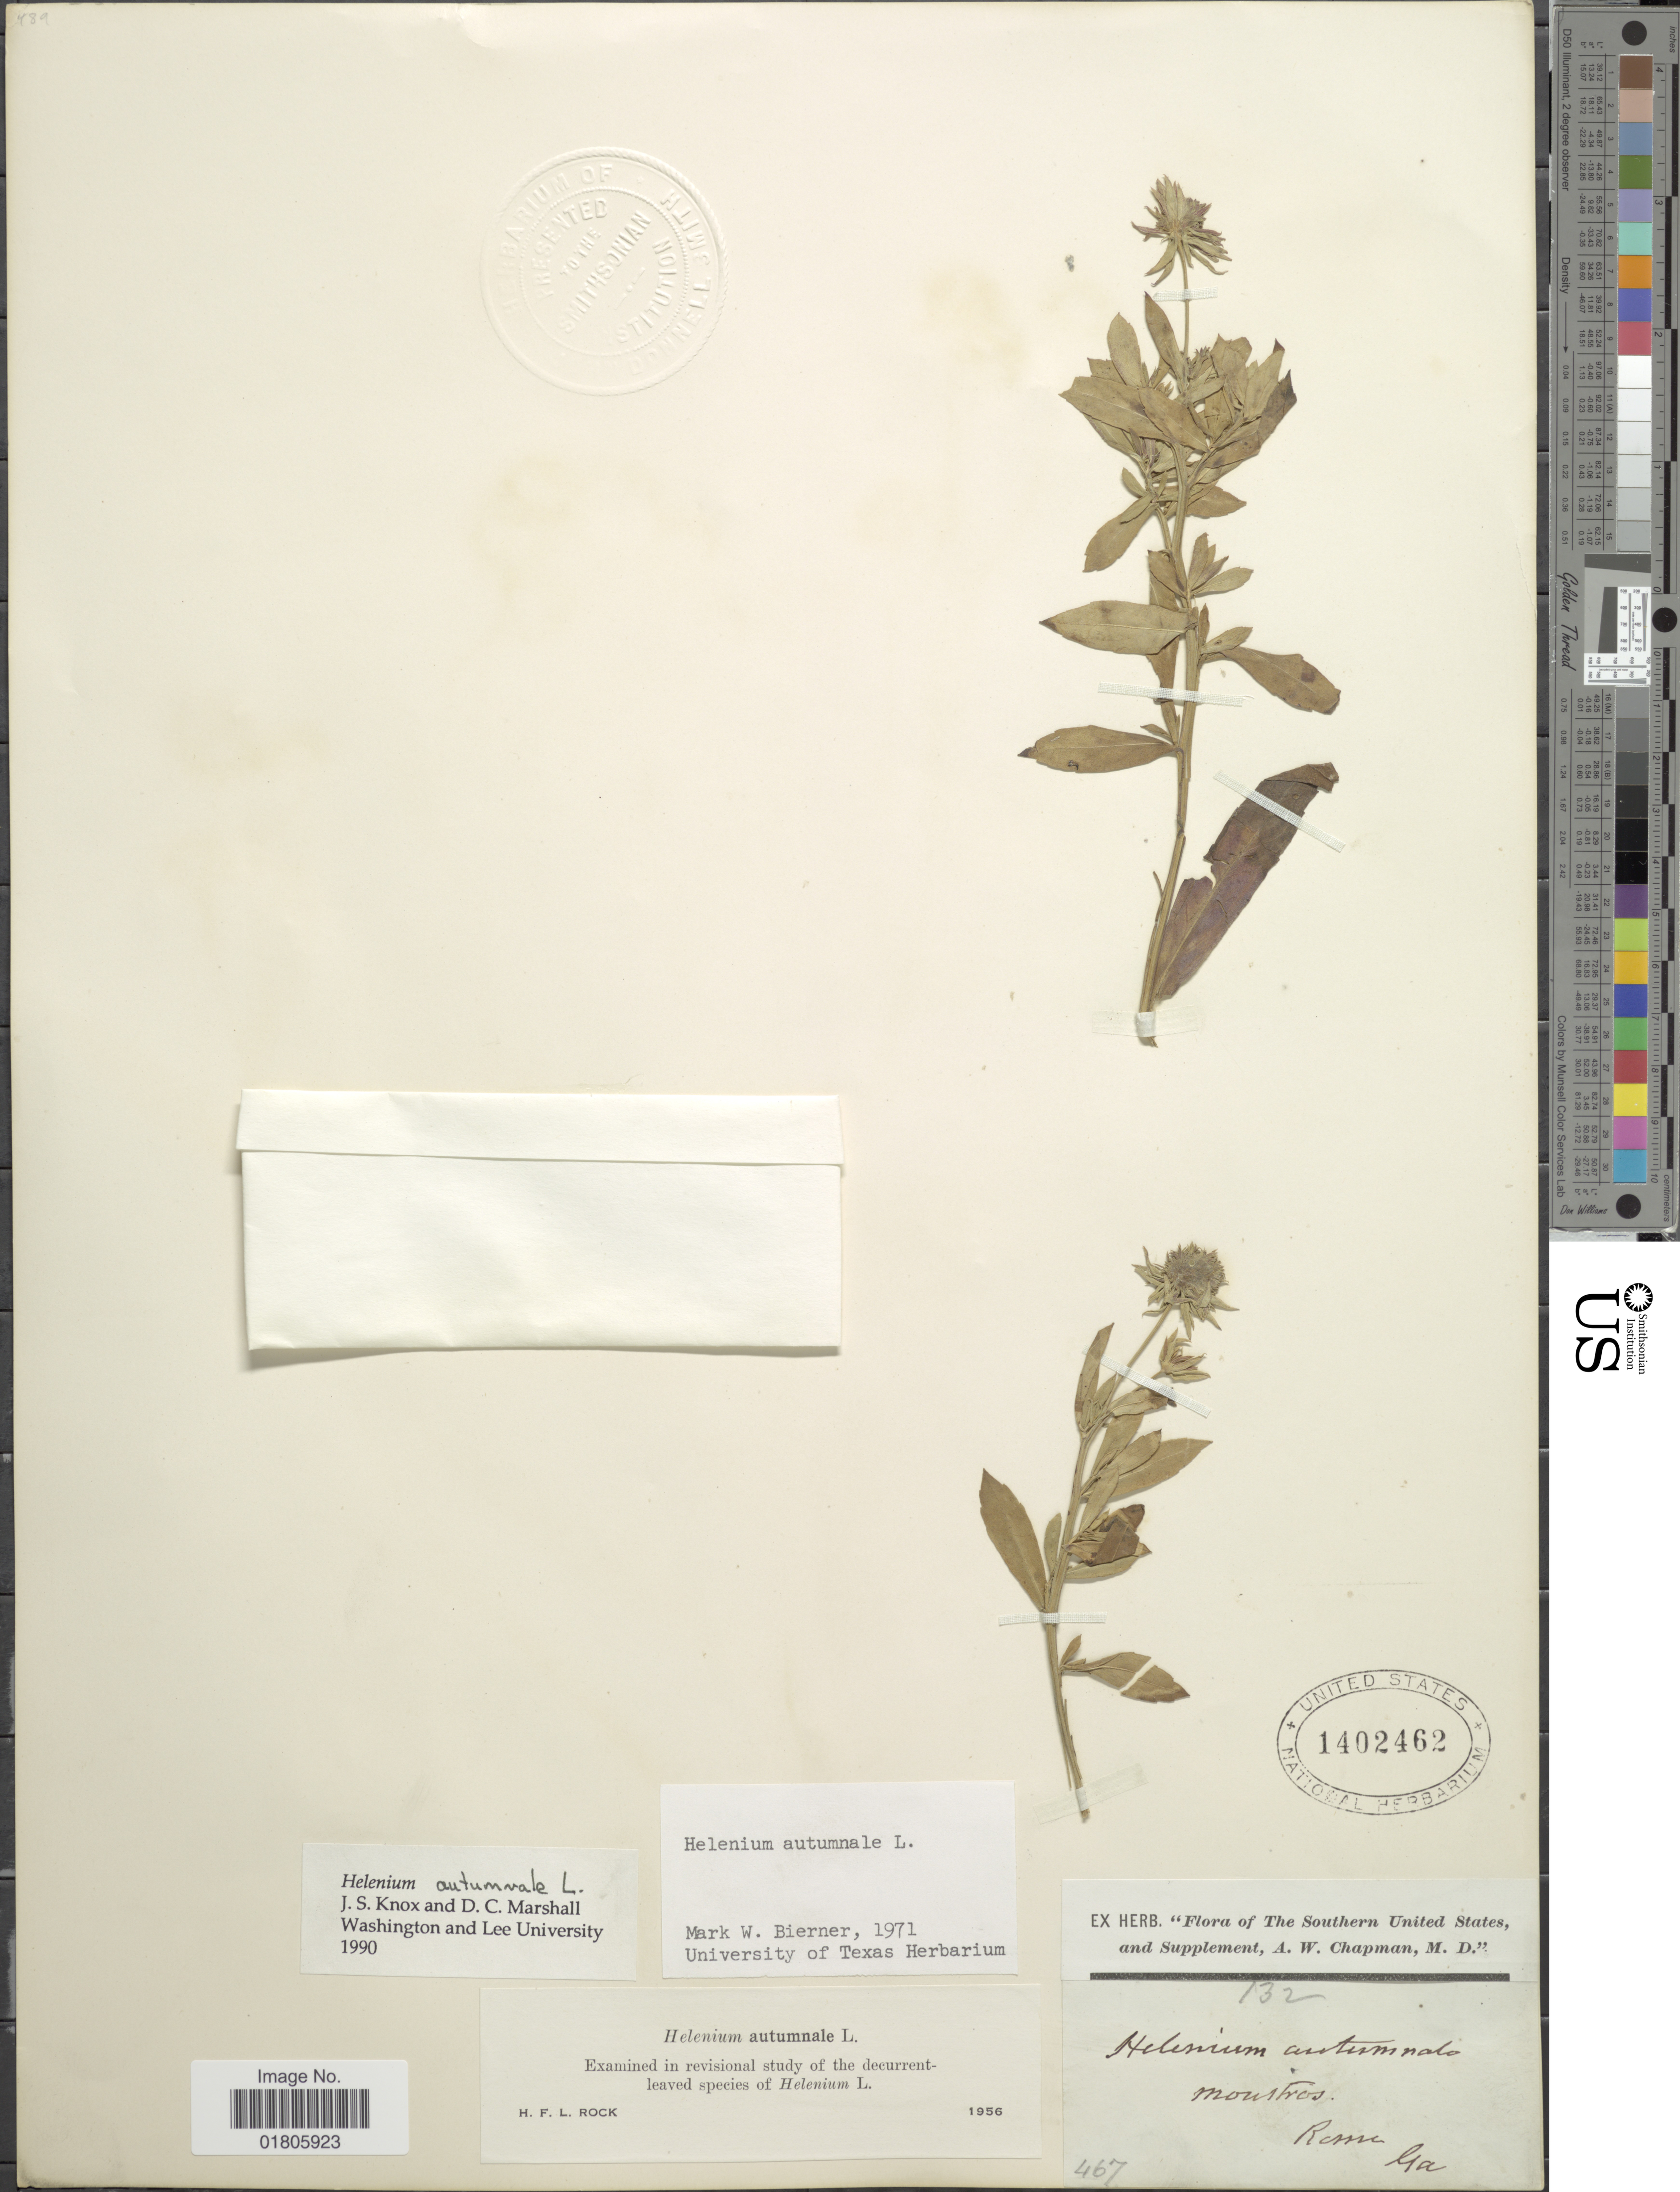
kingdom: Plantae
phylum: Tracheophyta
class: Magnoliopsida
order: Asterales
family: Asteraceae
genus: Helenium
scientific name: Helenium autumnale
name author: L.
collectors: A. W. Chapman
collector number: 467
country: United States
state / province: Georgia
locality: Rome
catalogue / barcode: US 1402462